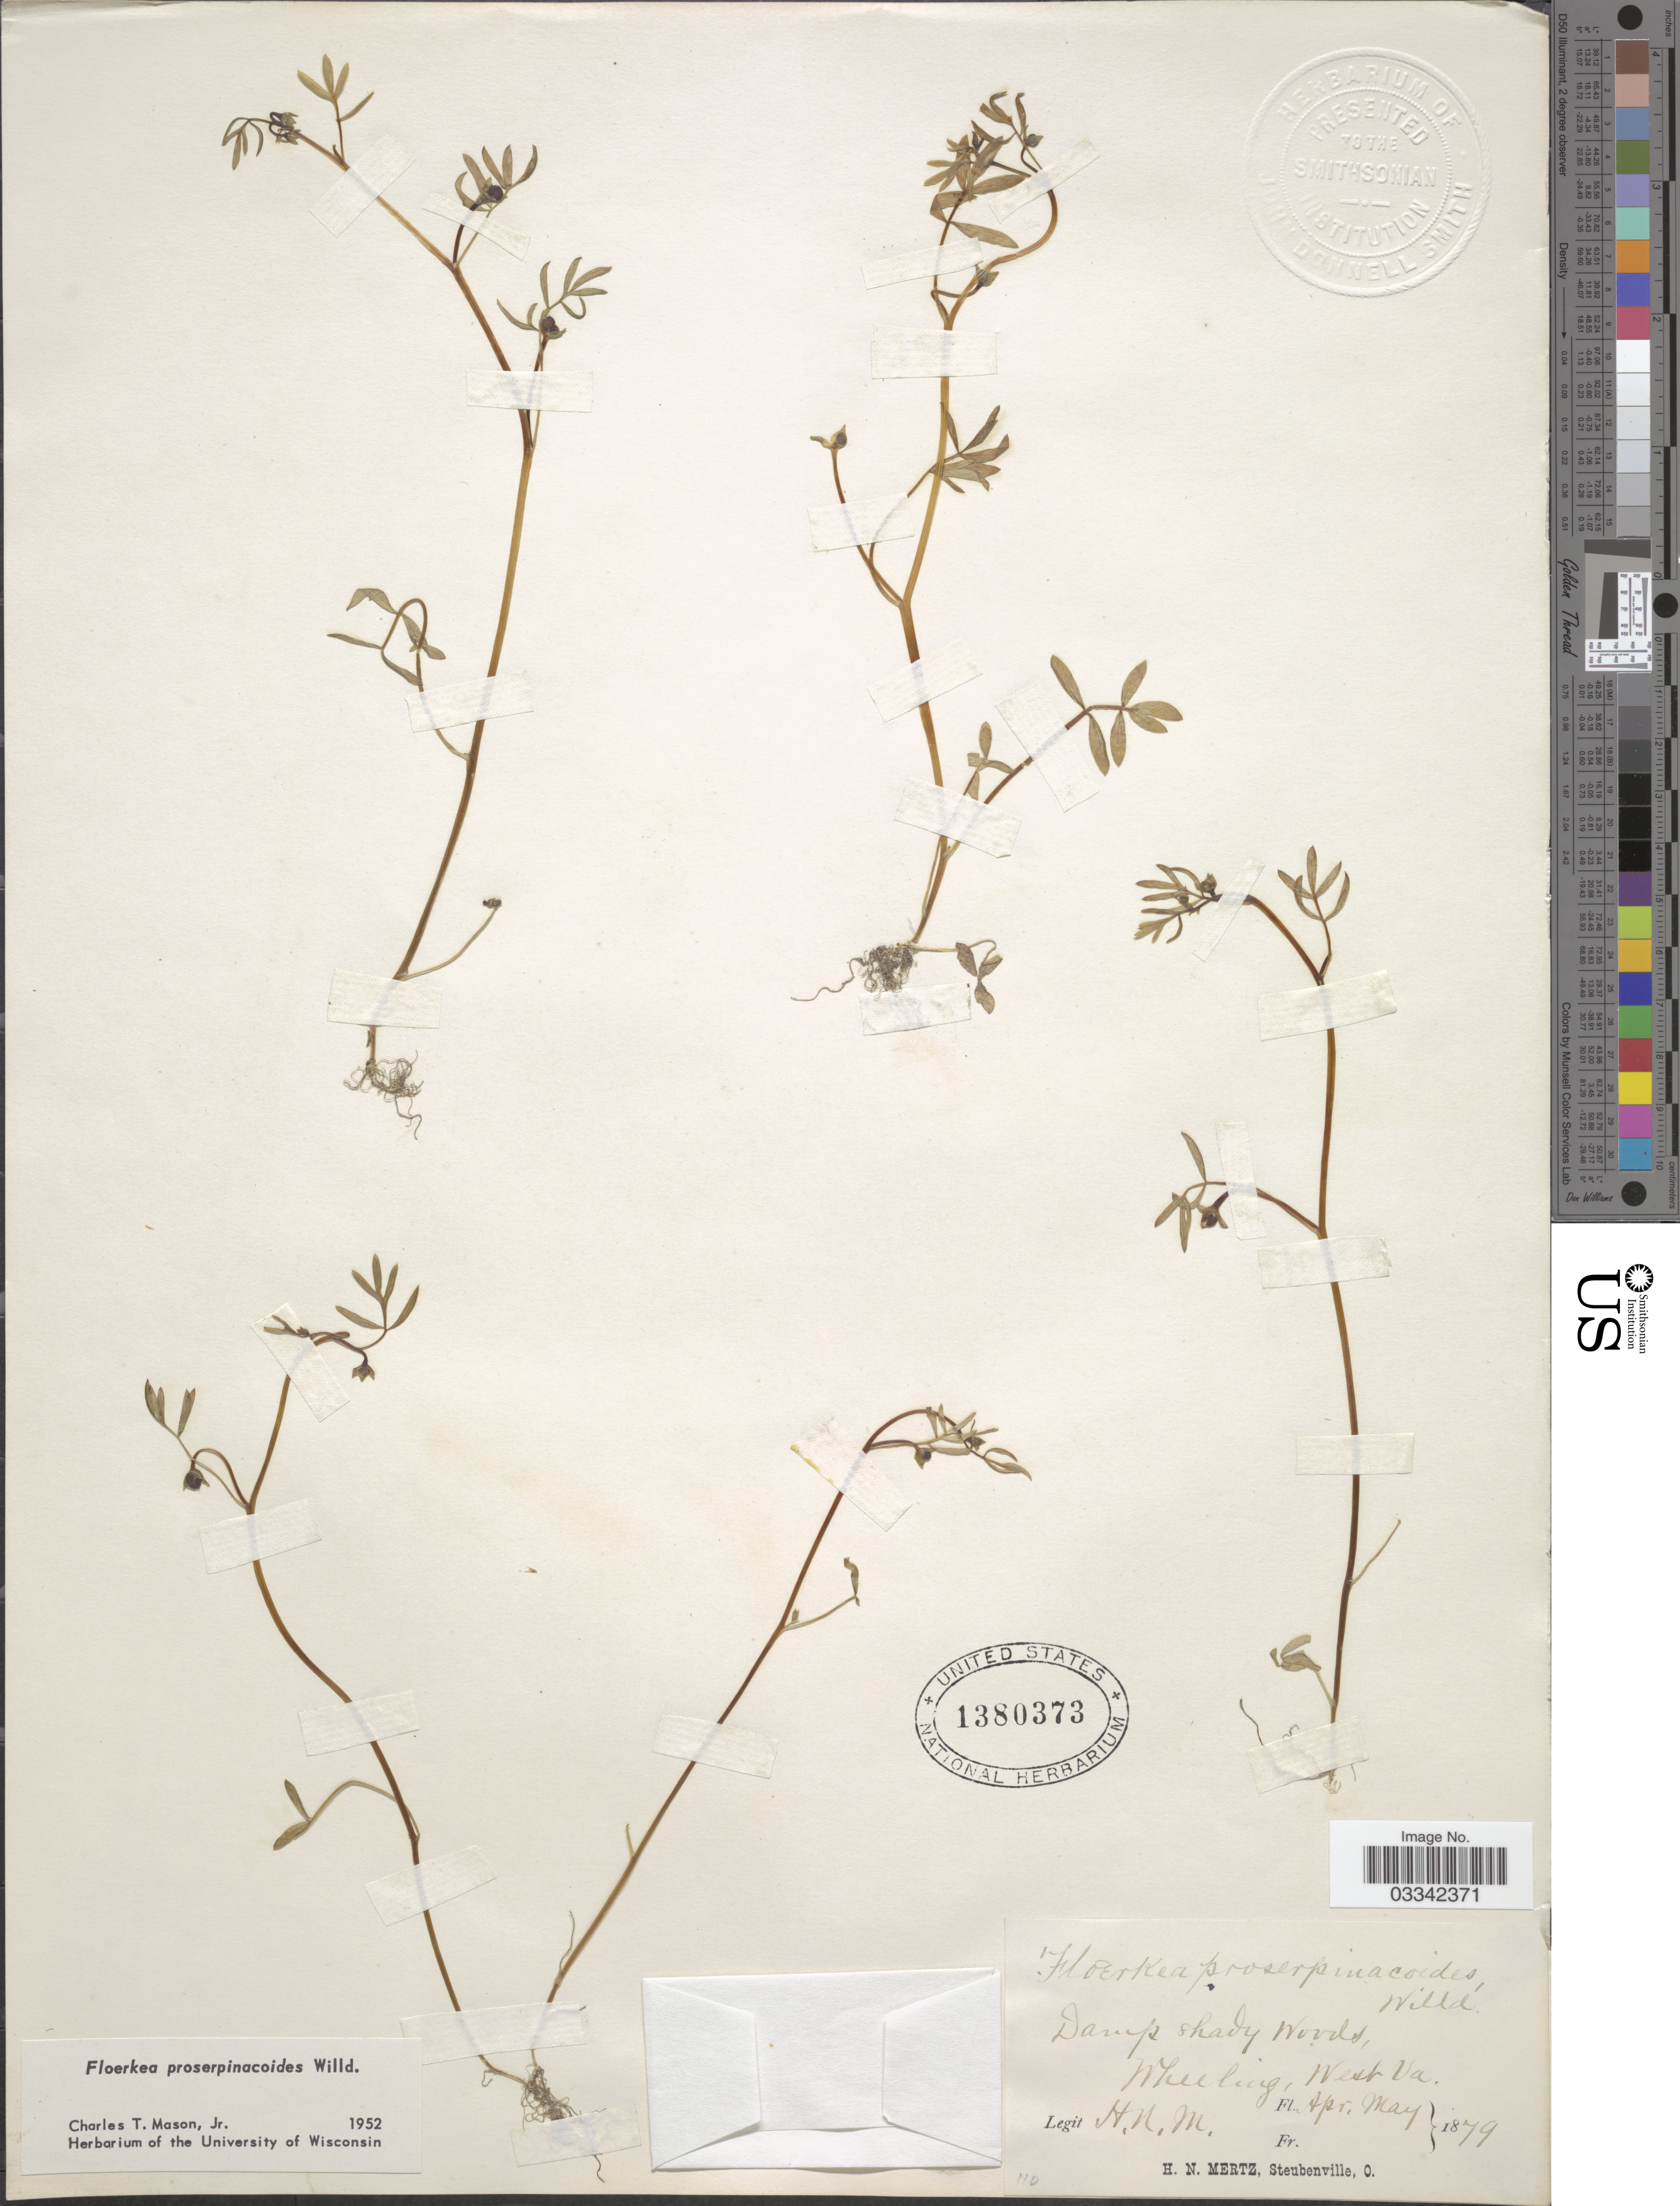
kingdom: Plantae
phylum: Tracheophyta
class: Magnoliopsida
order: Brassicales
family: Limnanthaceae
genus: Floerkea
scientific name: Floerkea proserpinacoides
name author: Willd.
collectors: H. Mertz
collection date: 1879-04/1879-05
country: United States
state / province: West Virginia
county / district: Ohio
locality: Wheeling.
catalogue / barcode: US 1380373